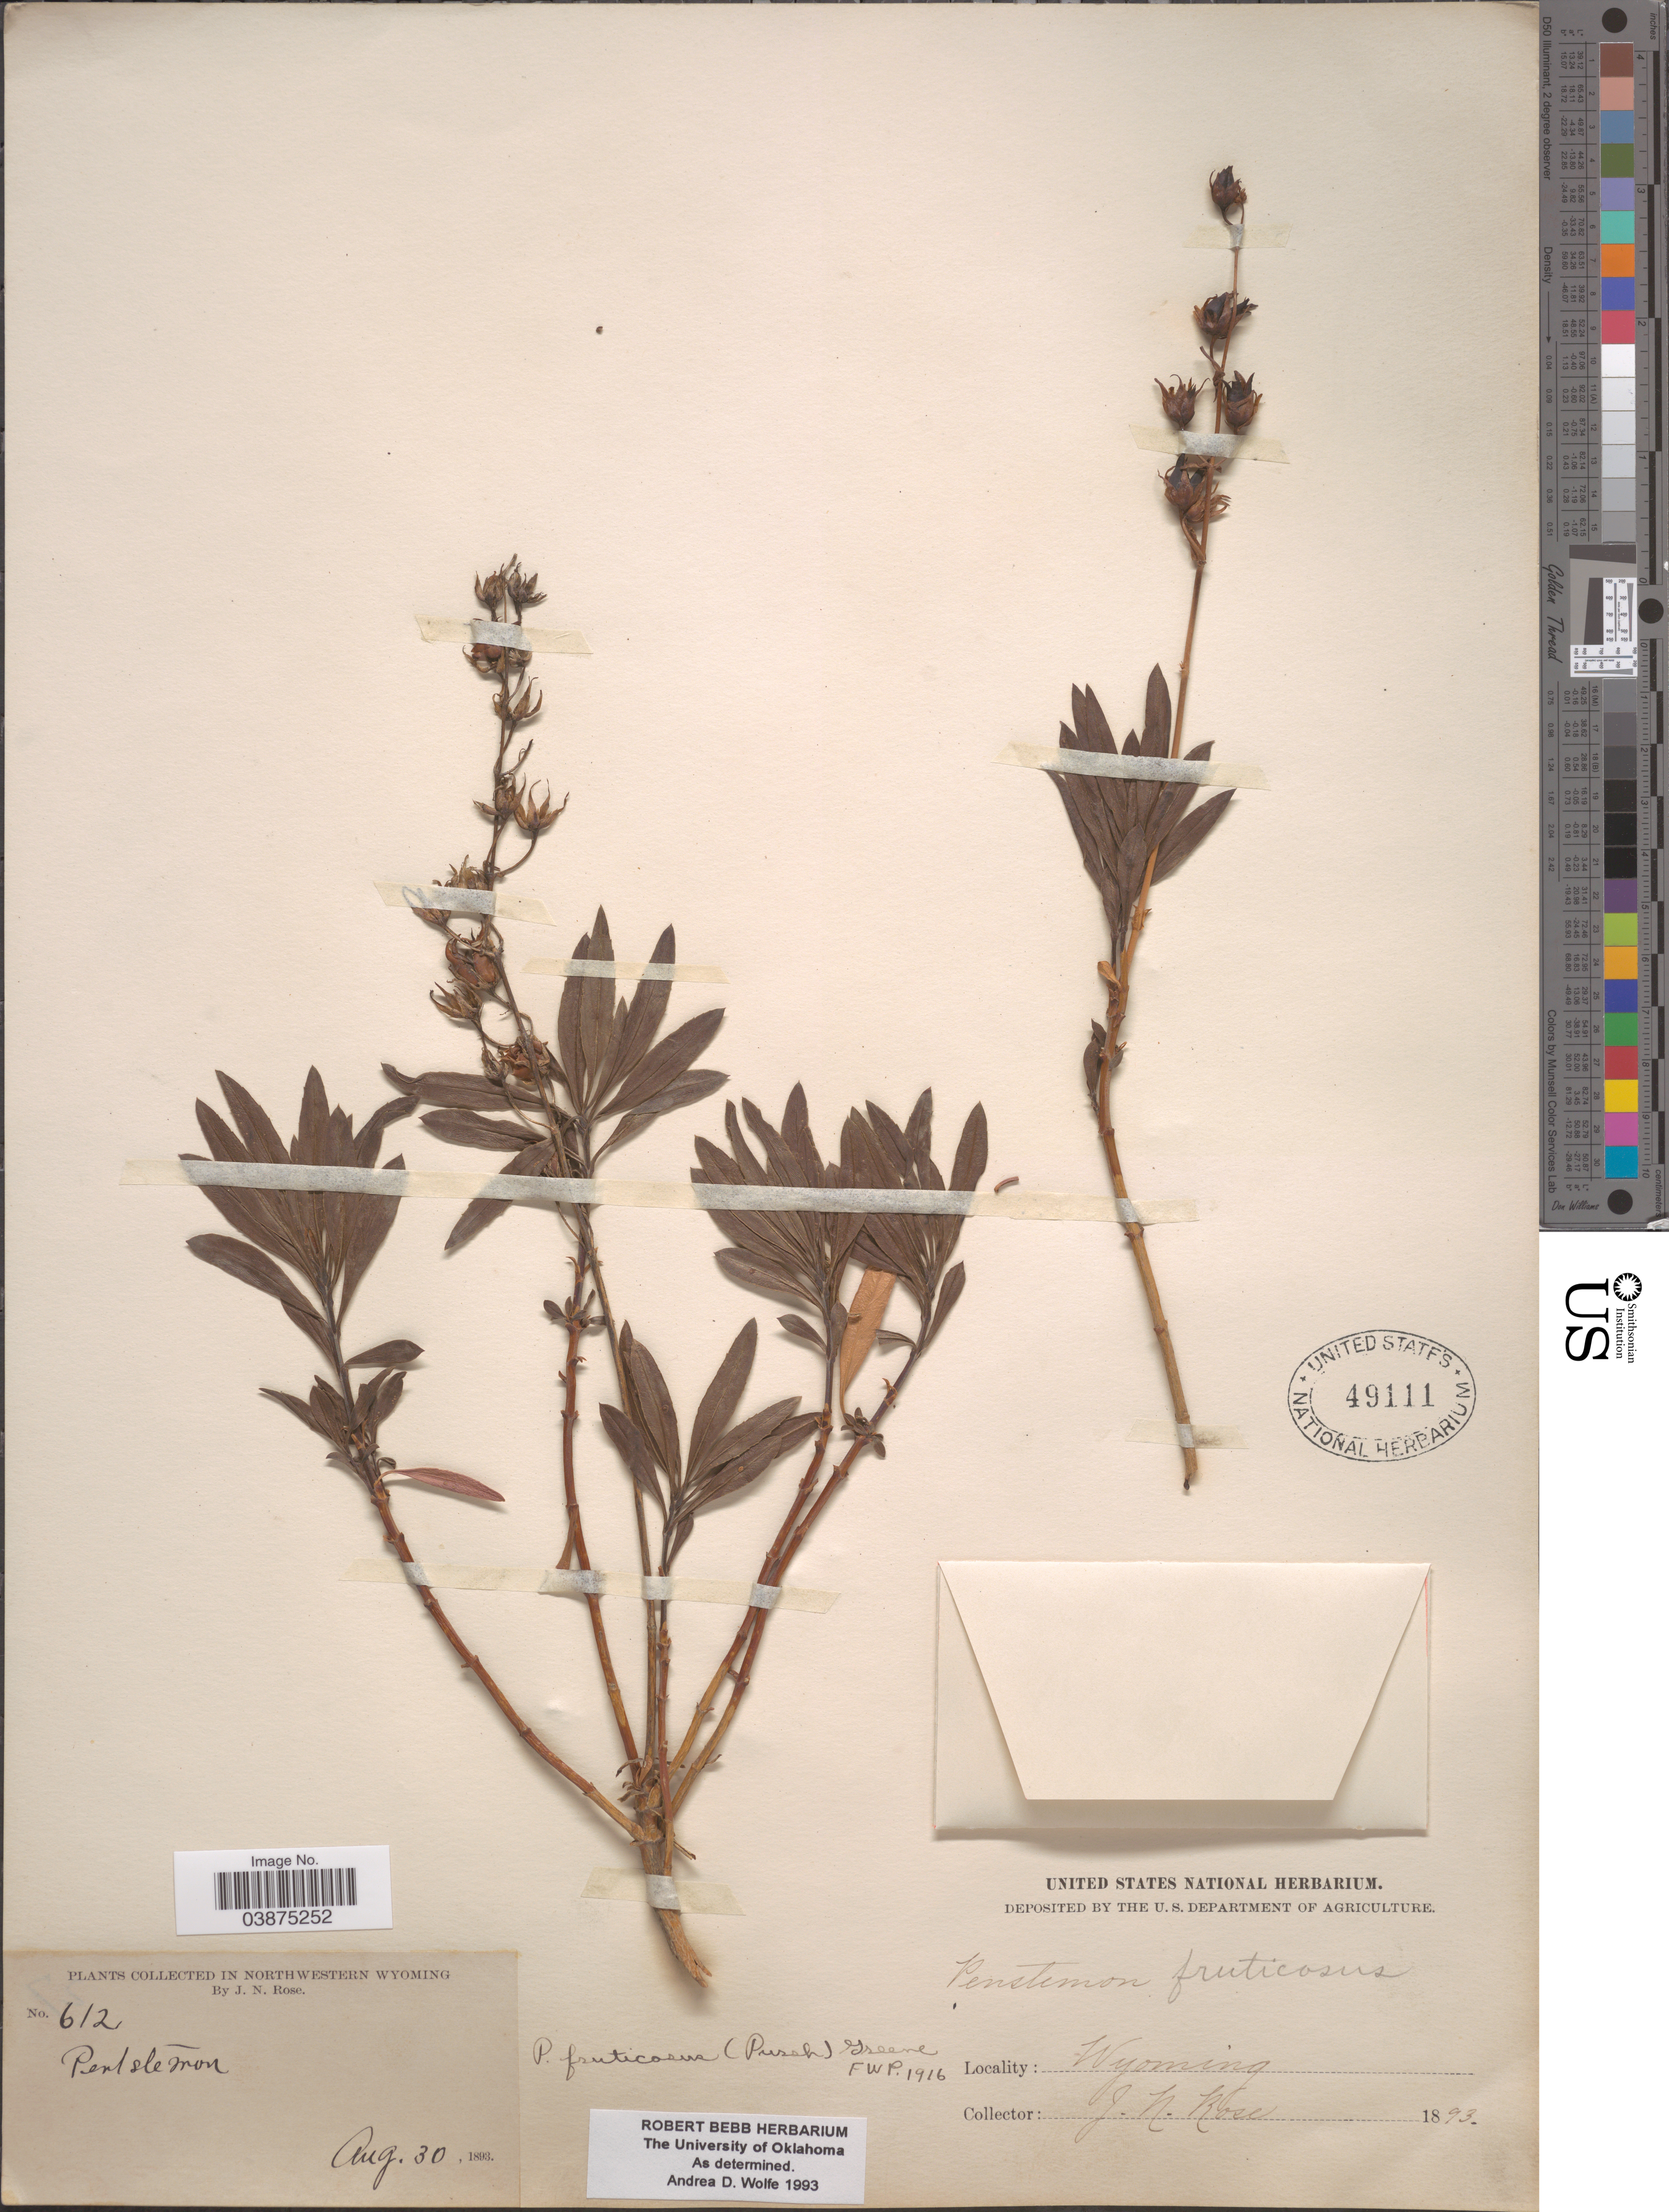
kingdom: Plantae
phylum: Tracheophyta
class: Magnoliopsida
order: Lamiales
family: Plantaginaceae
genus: Penstemon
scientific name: Penstemon fruticosus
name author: (Pursh) Greene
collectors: J. N. Rose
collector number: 612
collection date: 1893-08-30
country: United States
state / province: Wyoming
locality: Northwestern Wyoming.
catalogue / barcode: US 49111